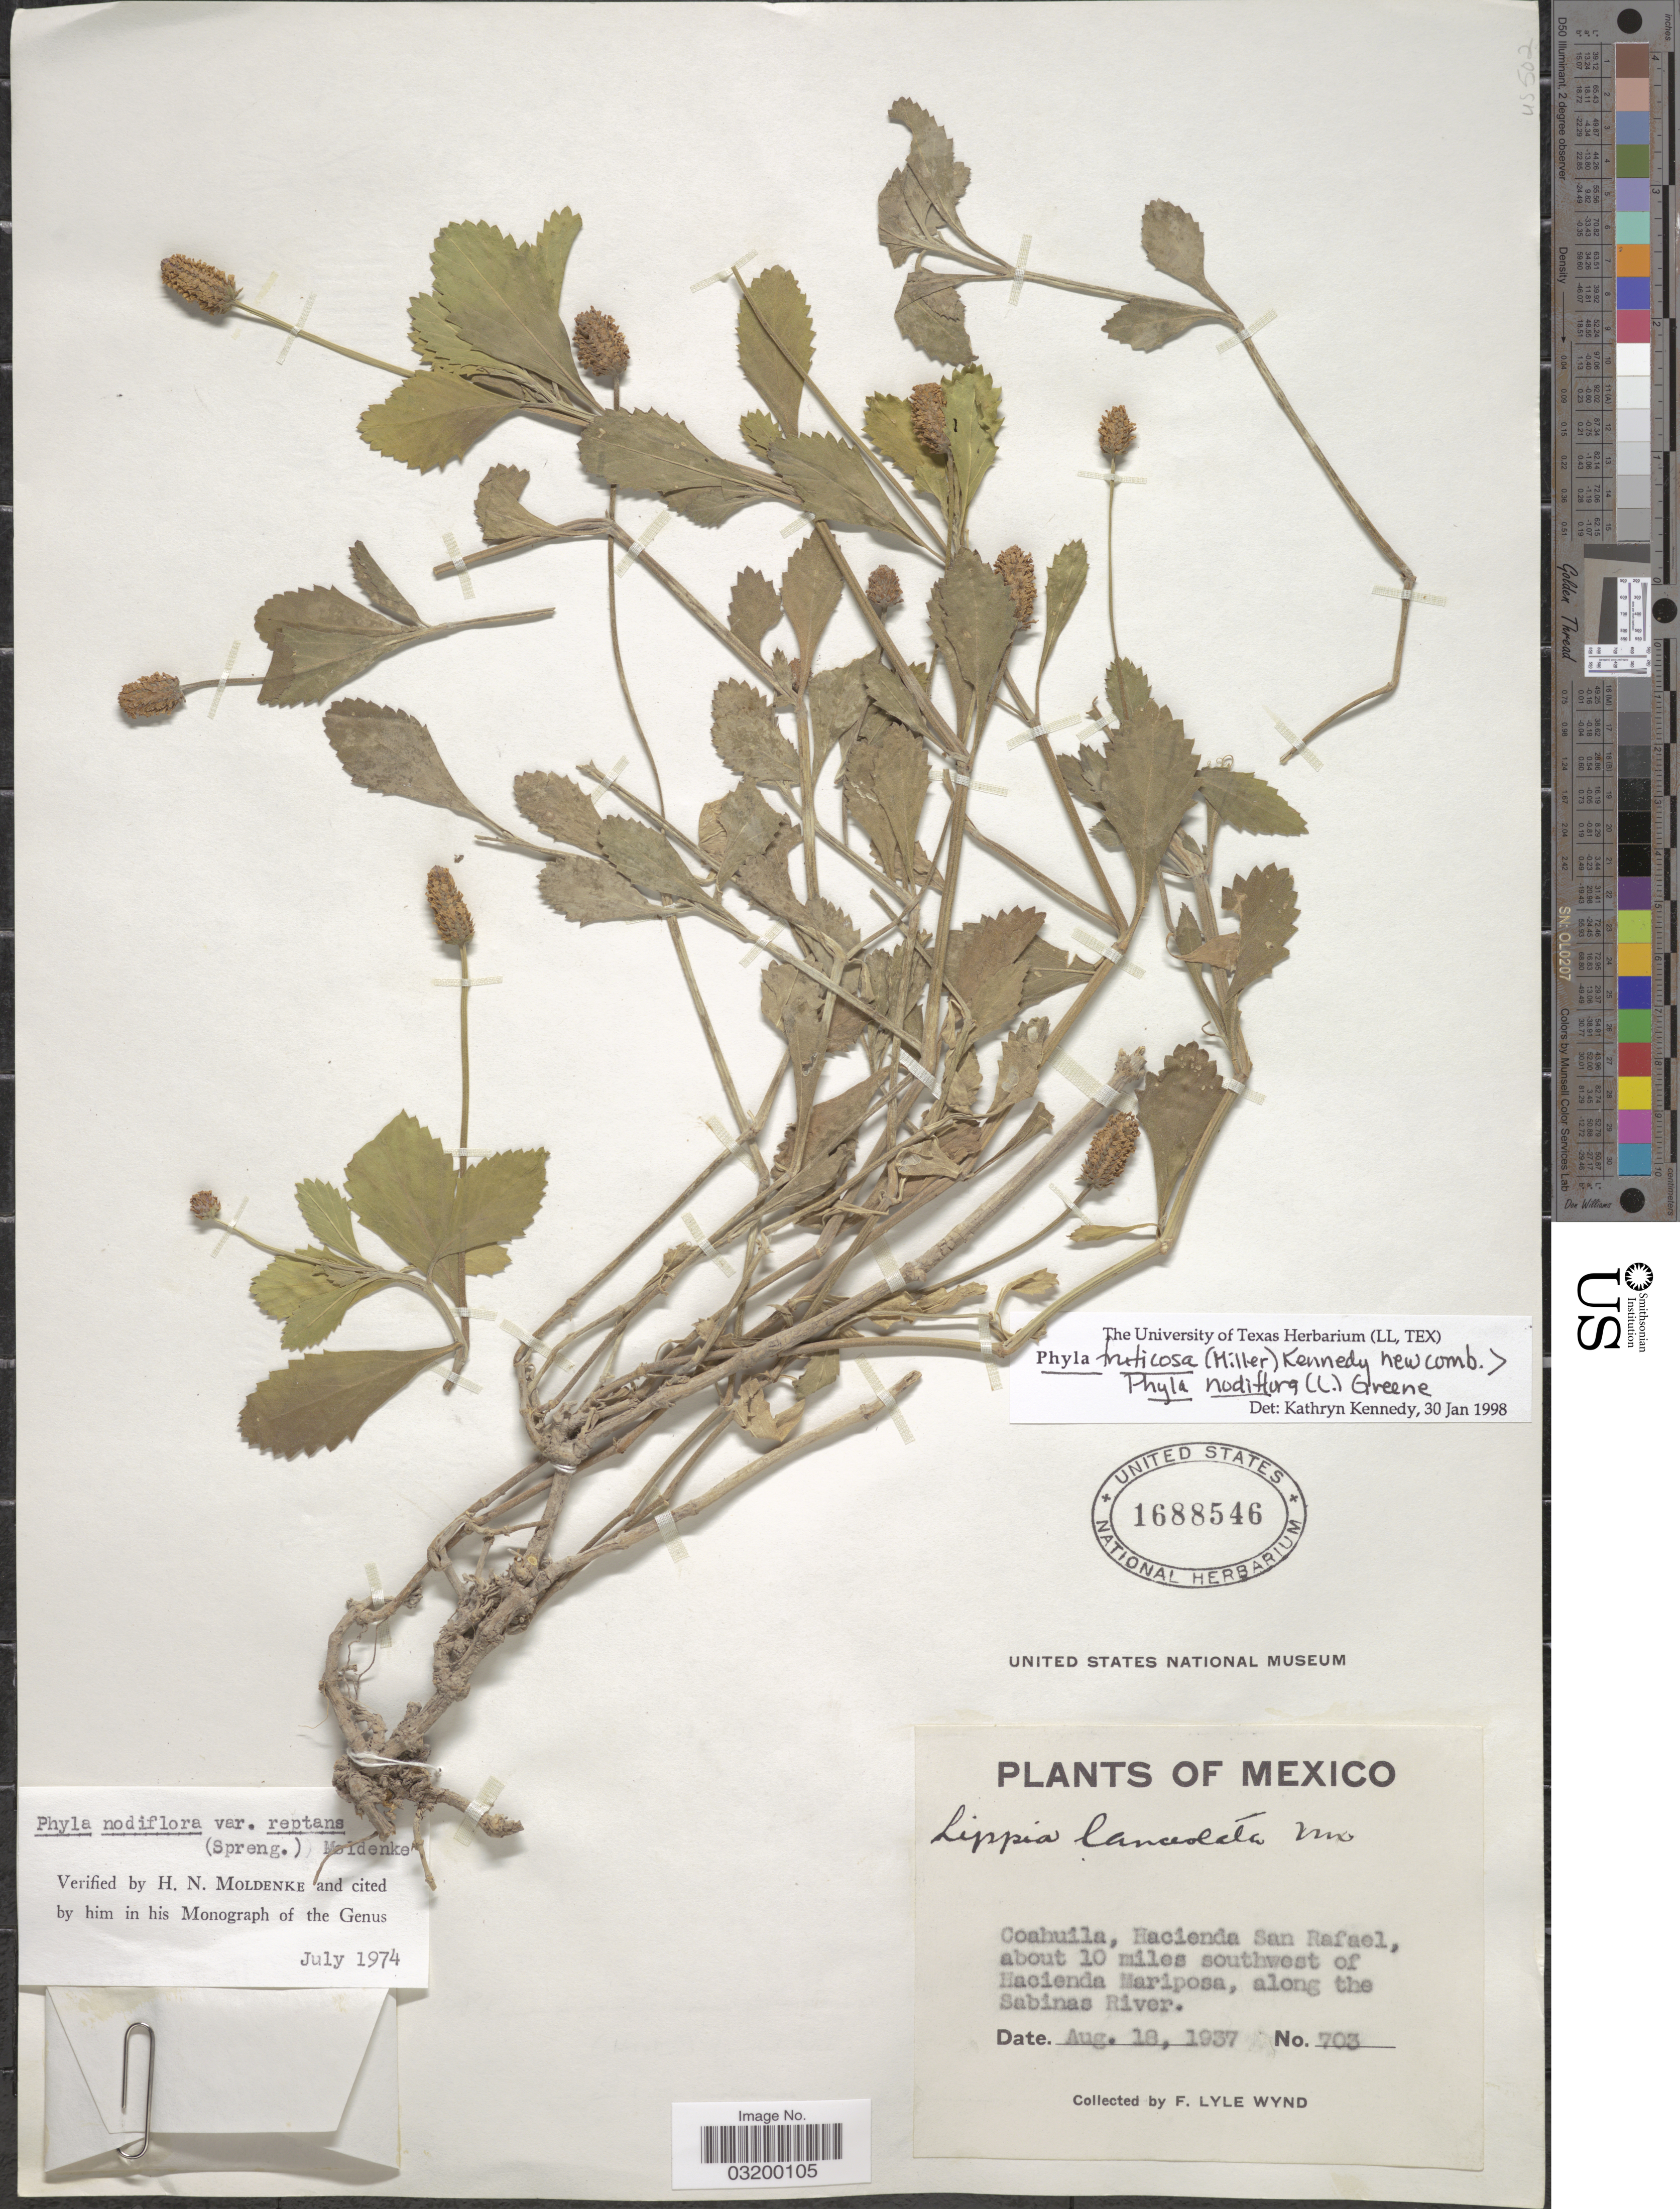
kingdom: Plantae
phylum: Tracheophyta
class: Magnoliopsida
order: Lamiales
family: Verbenaceae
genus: Phyla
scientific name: Phyla nodiflora var. reptans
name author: (Kunth) Moldenke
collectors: F. L. Wynd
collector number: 703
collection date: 1937-08-18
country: Mexico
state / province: Coahuila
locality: Hacienda San Rafael, about 10 miles southwest of Hacienda Mariposa, along the Sabinas River.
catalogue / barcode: US 1688546